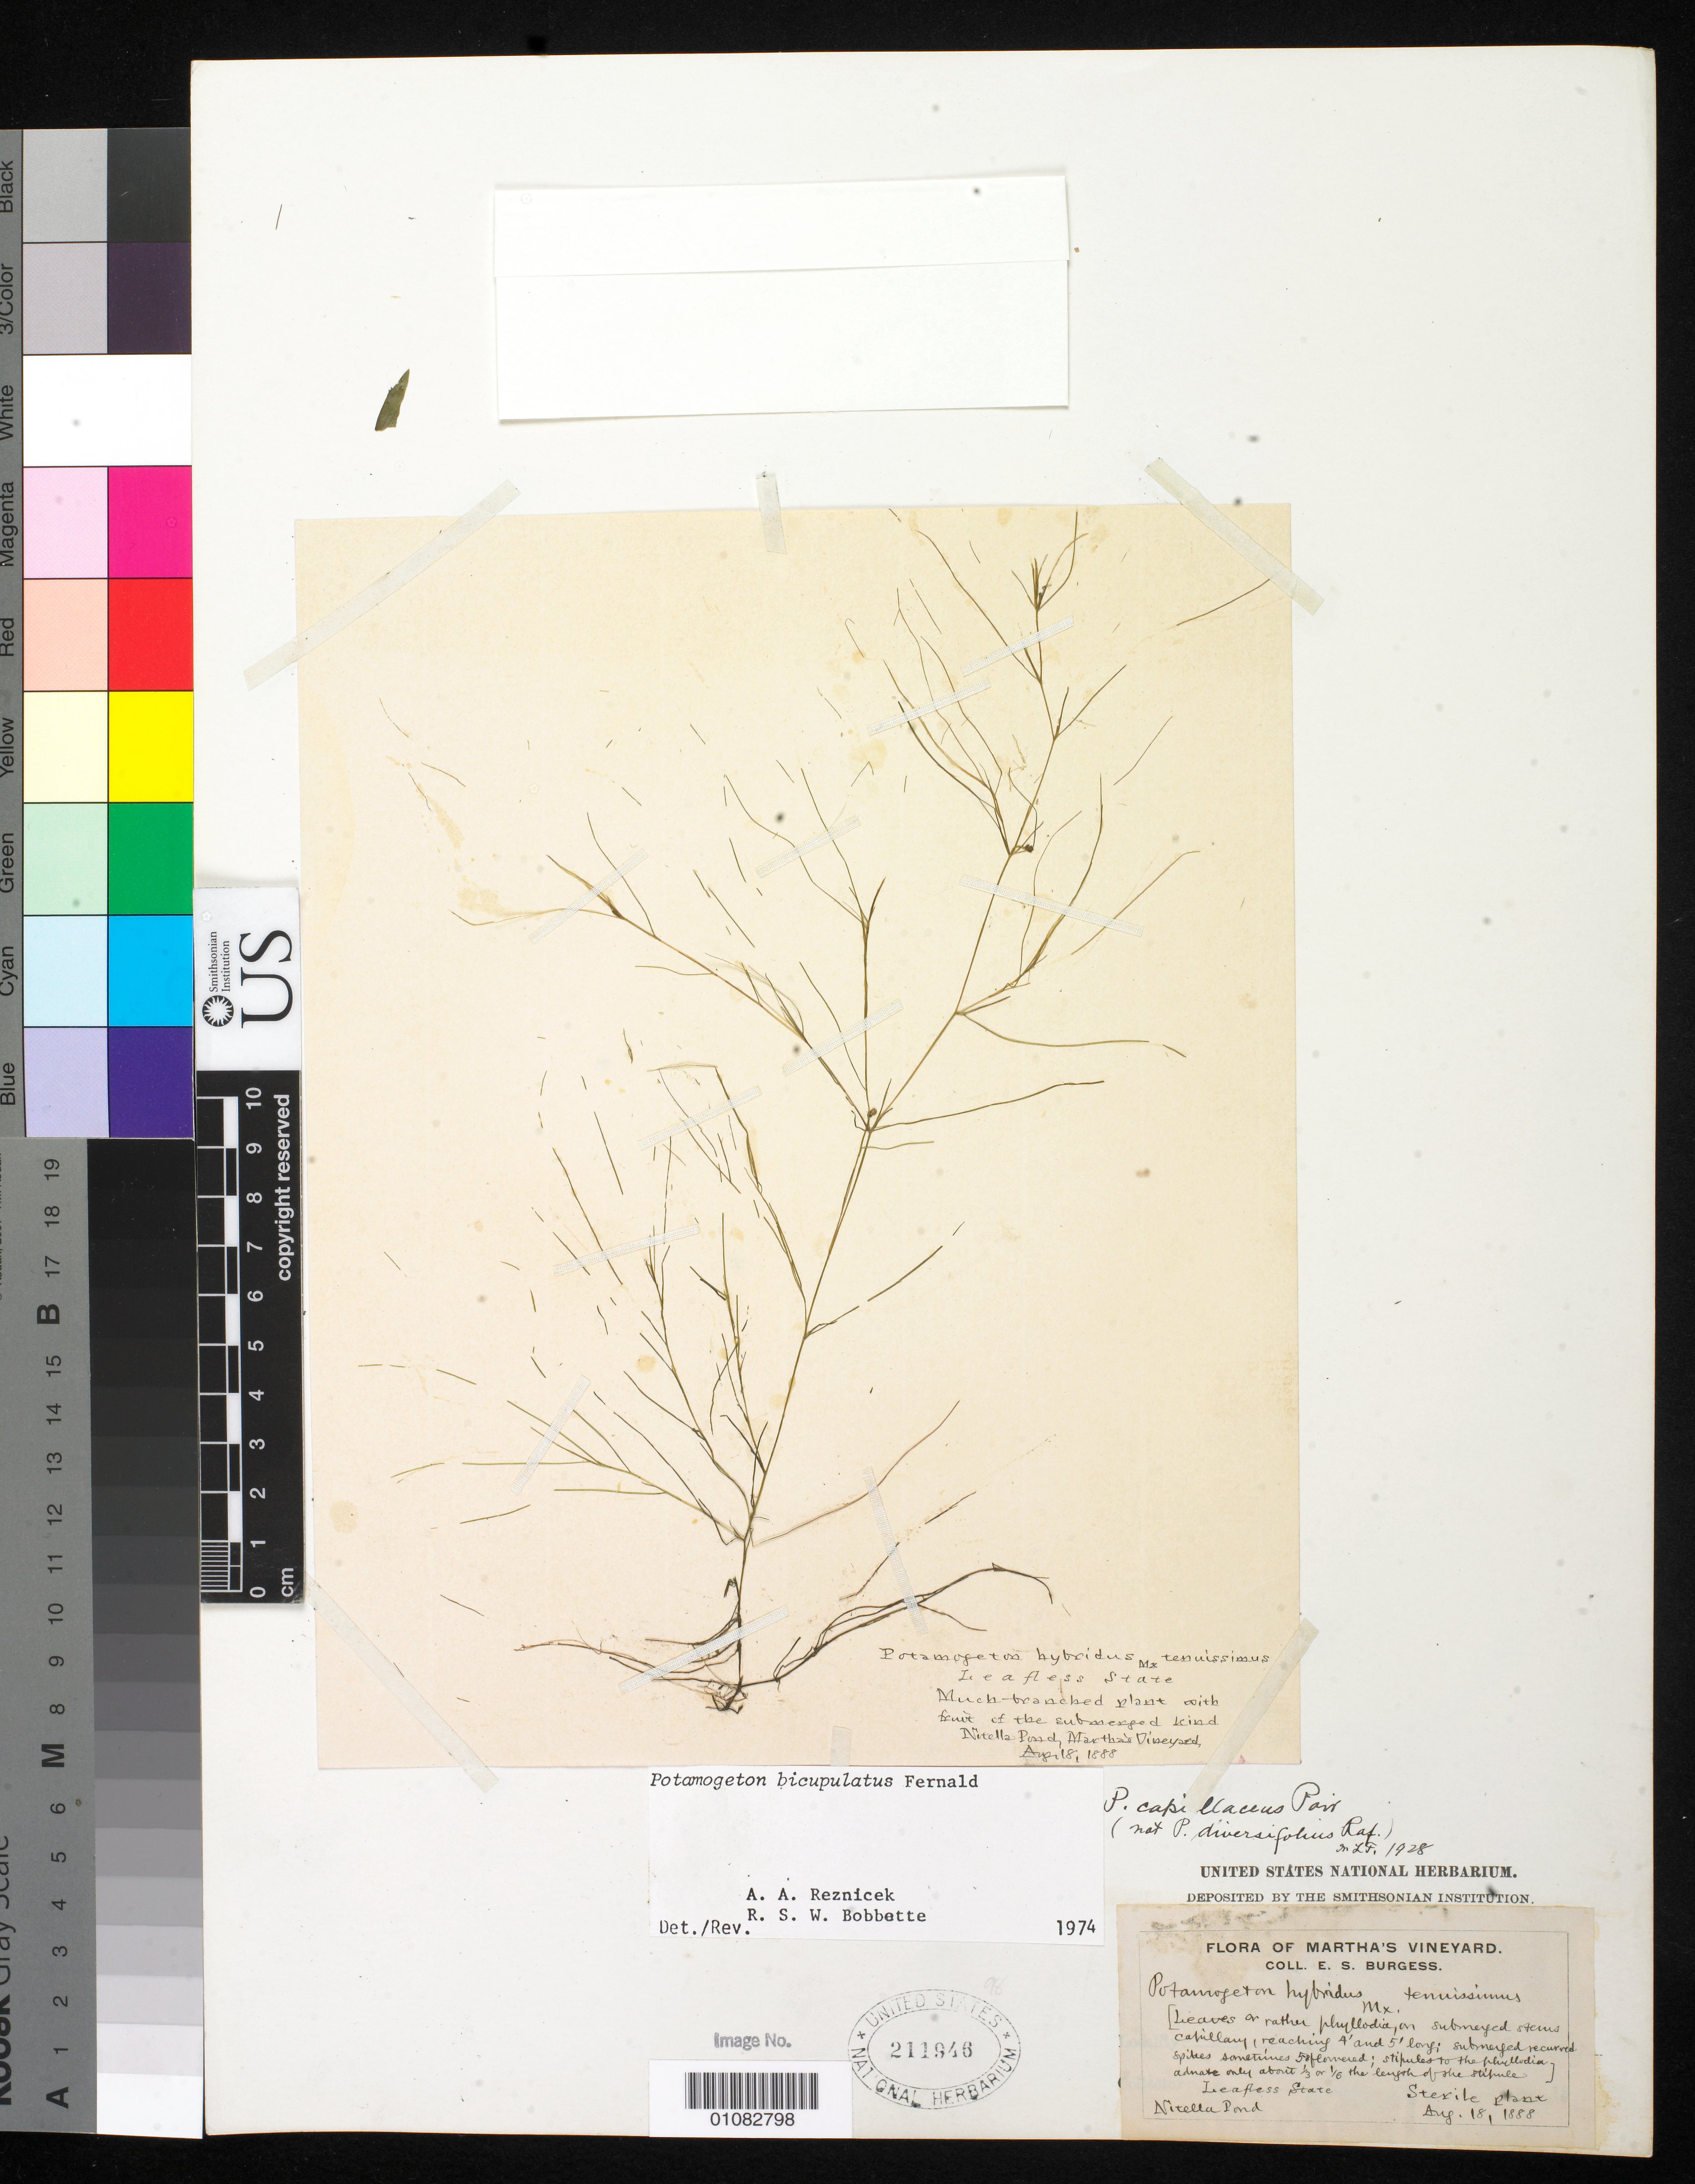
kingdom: Plantae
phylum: Tracheophyta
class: Liliopsida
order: Alismatales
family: Potamogetonaceae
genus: Potamogeton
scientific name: Potamogeton bicupulatus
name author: Fernald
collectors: E. Burgess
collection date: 1888-08-18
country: United States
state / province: Massachusetts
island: Martha's Vineyard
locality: Nitella Pond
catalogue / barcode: US 211946